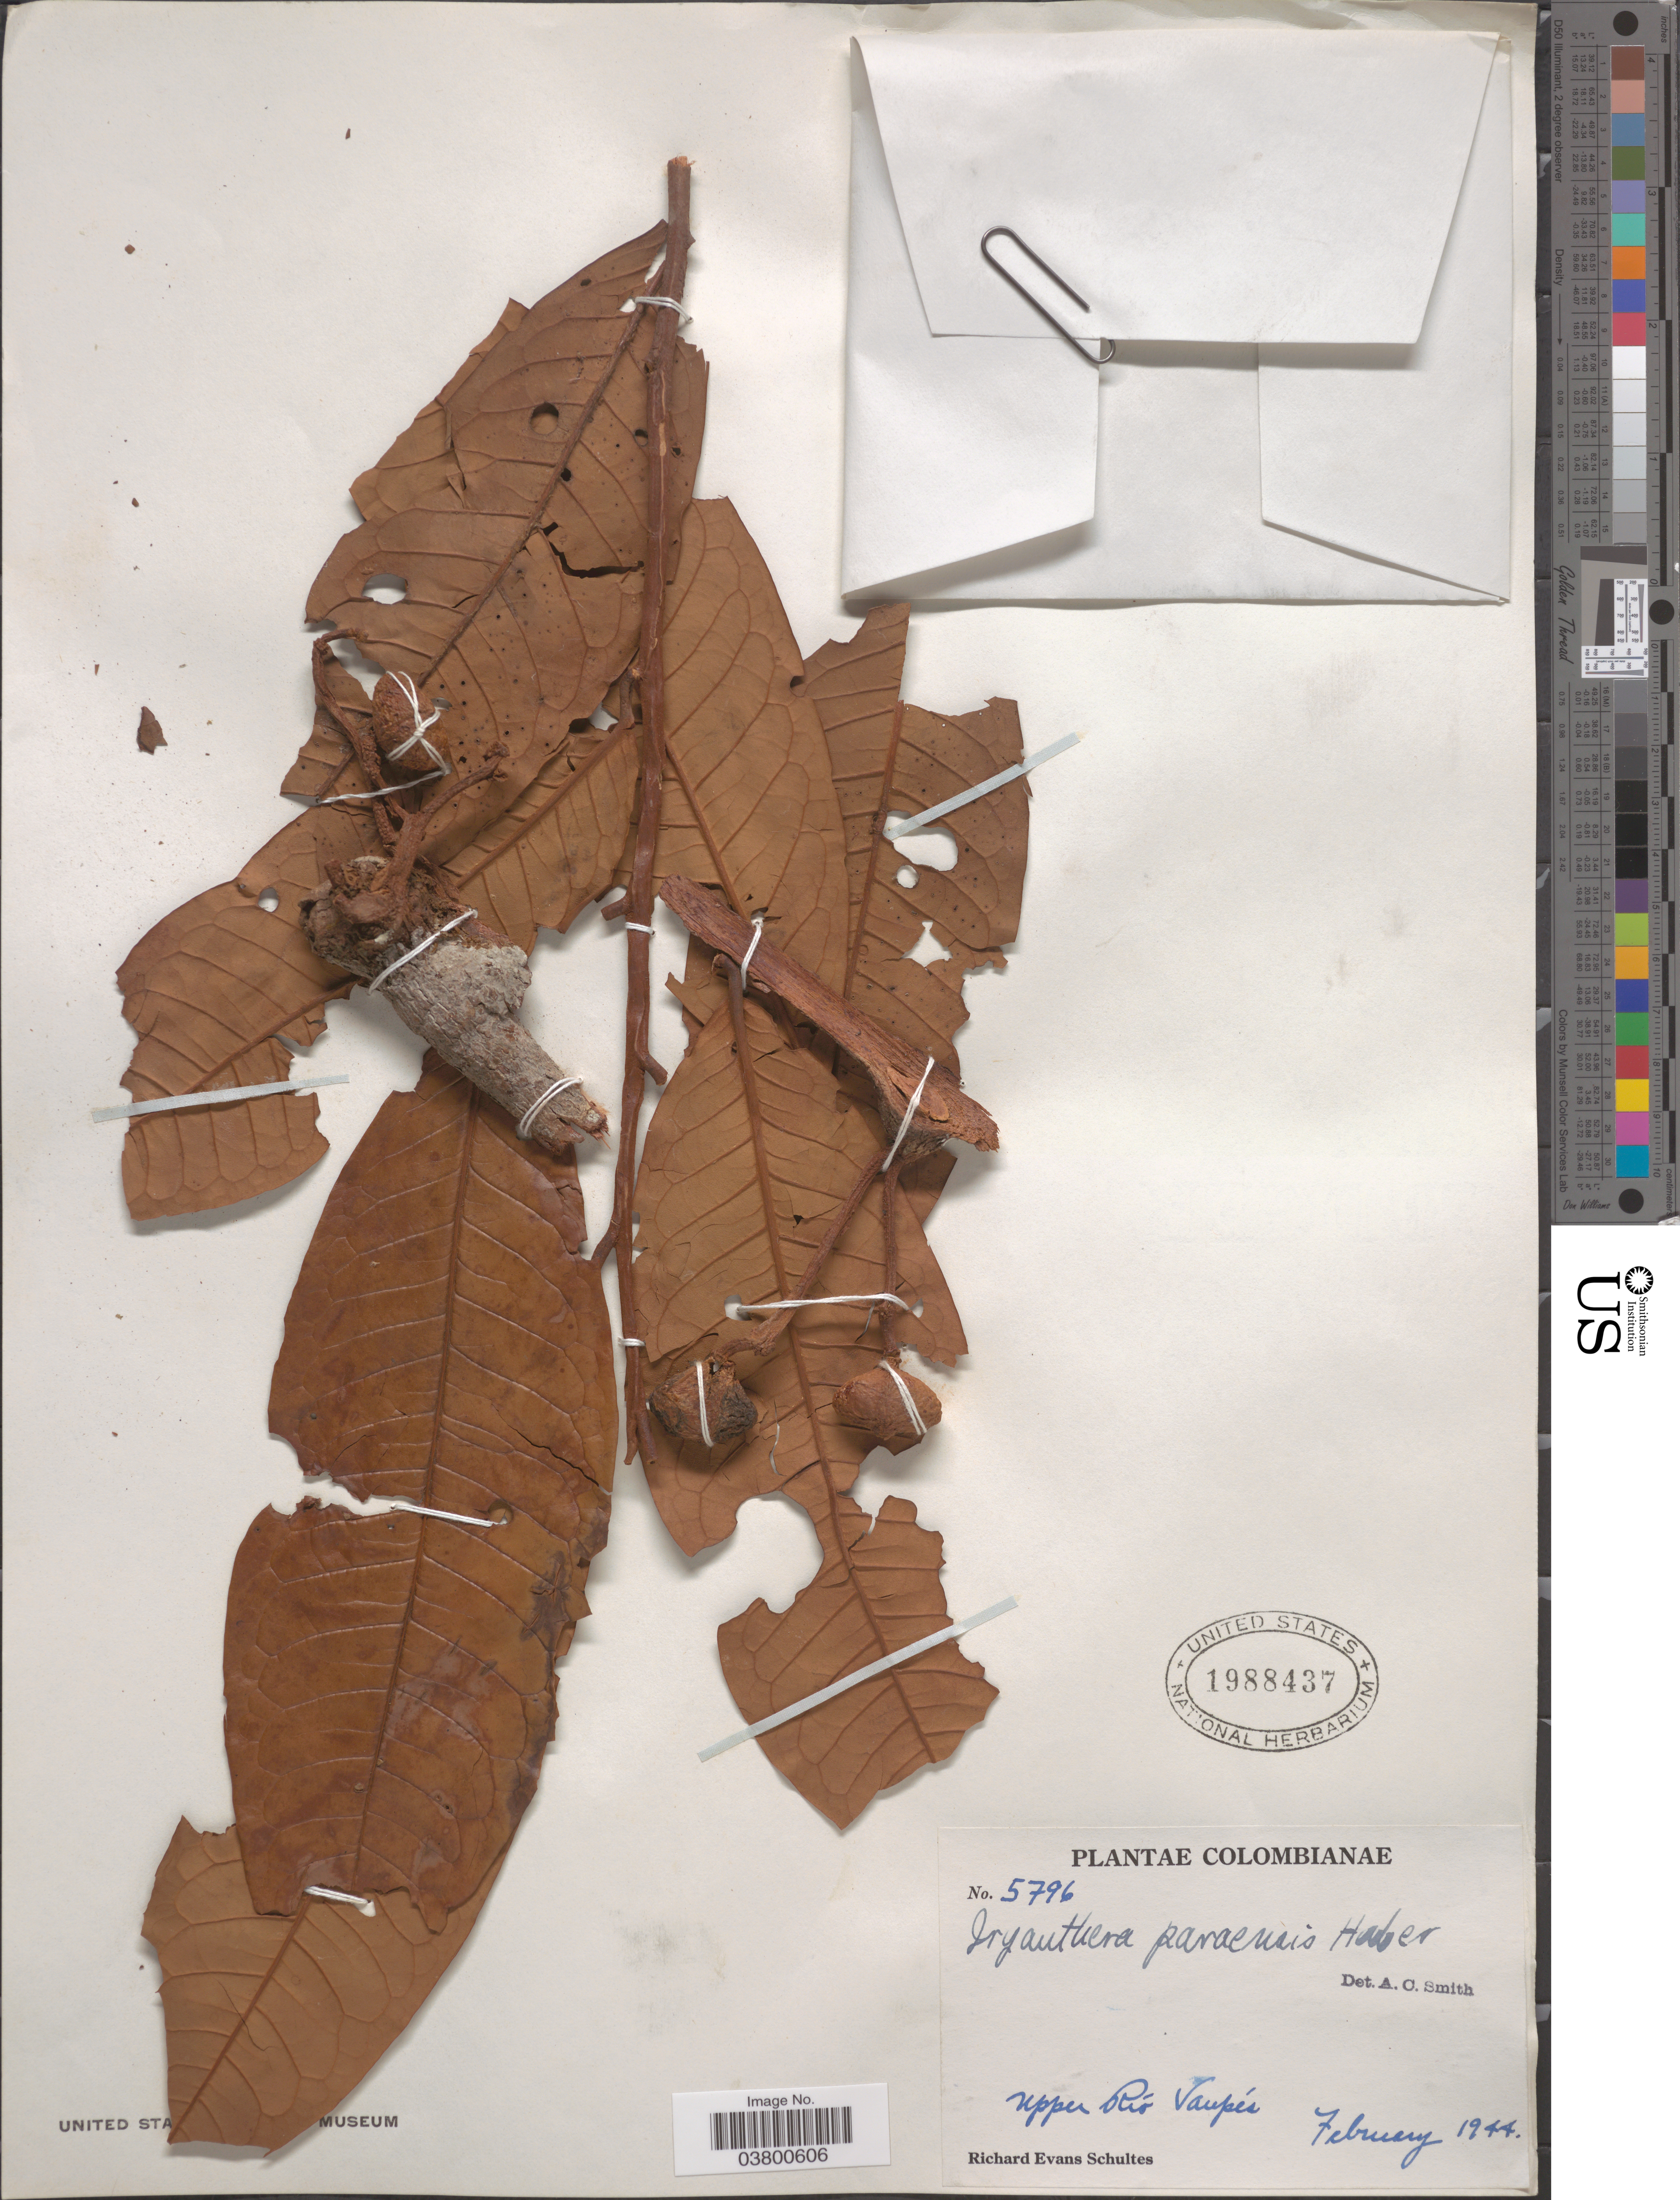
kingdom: Plantae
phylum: Tracheophyta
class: Magnoliopsida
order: Magnoliales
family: Myristicaceae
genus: Iryanthera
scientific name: Iryanthera paraensis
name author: Huber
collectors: R. E. Schultes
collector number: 5796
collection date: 1944-02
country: Colombia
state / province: Vaupés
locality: Upper Río Vaupés.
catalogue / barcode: US 1988437